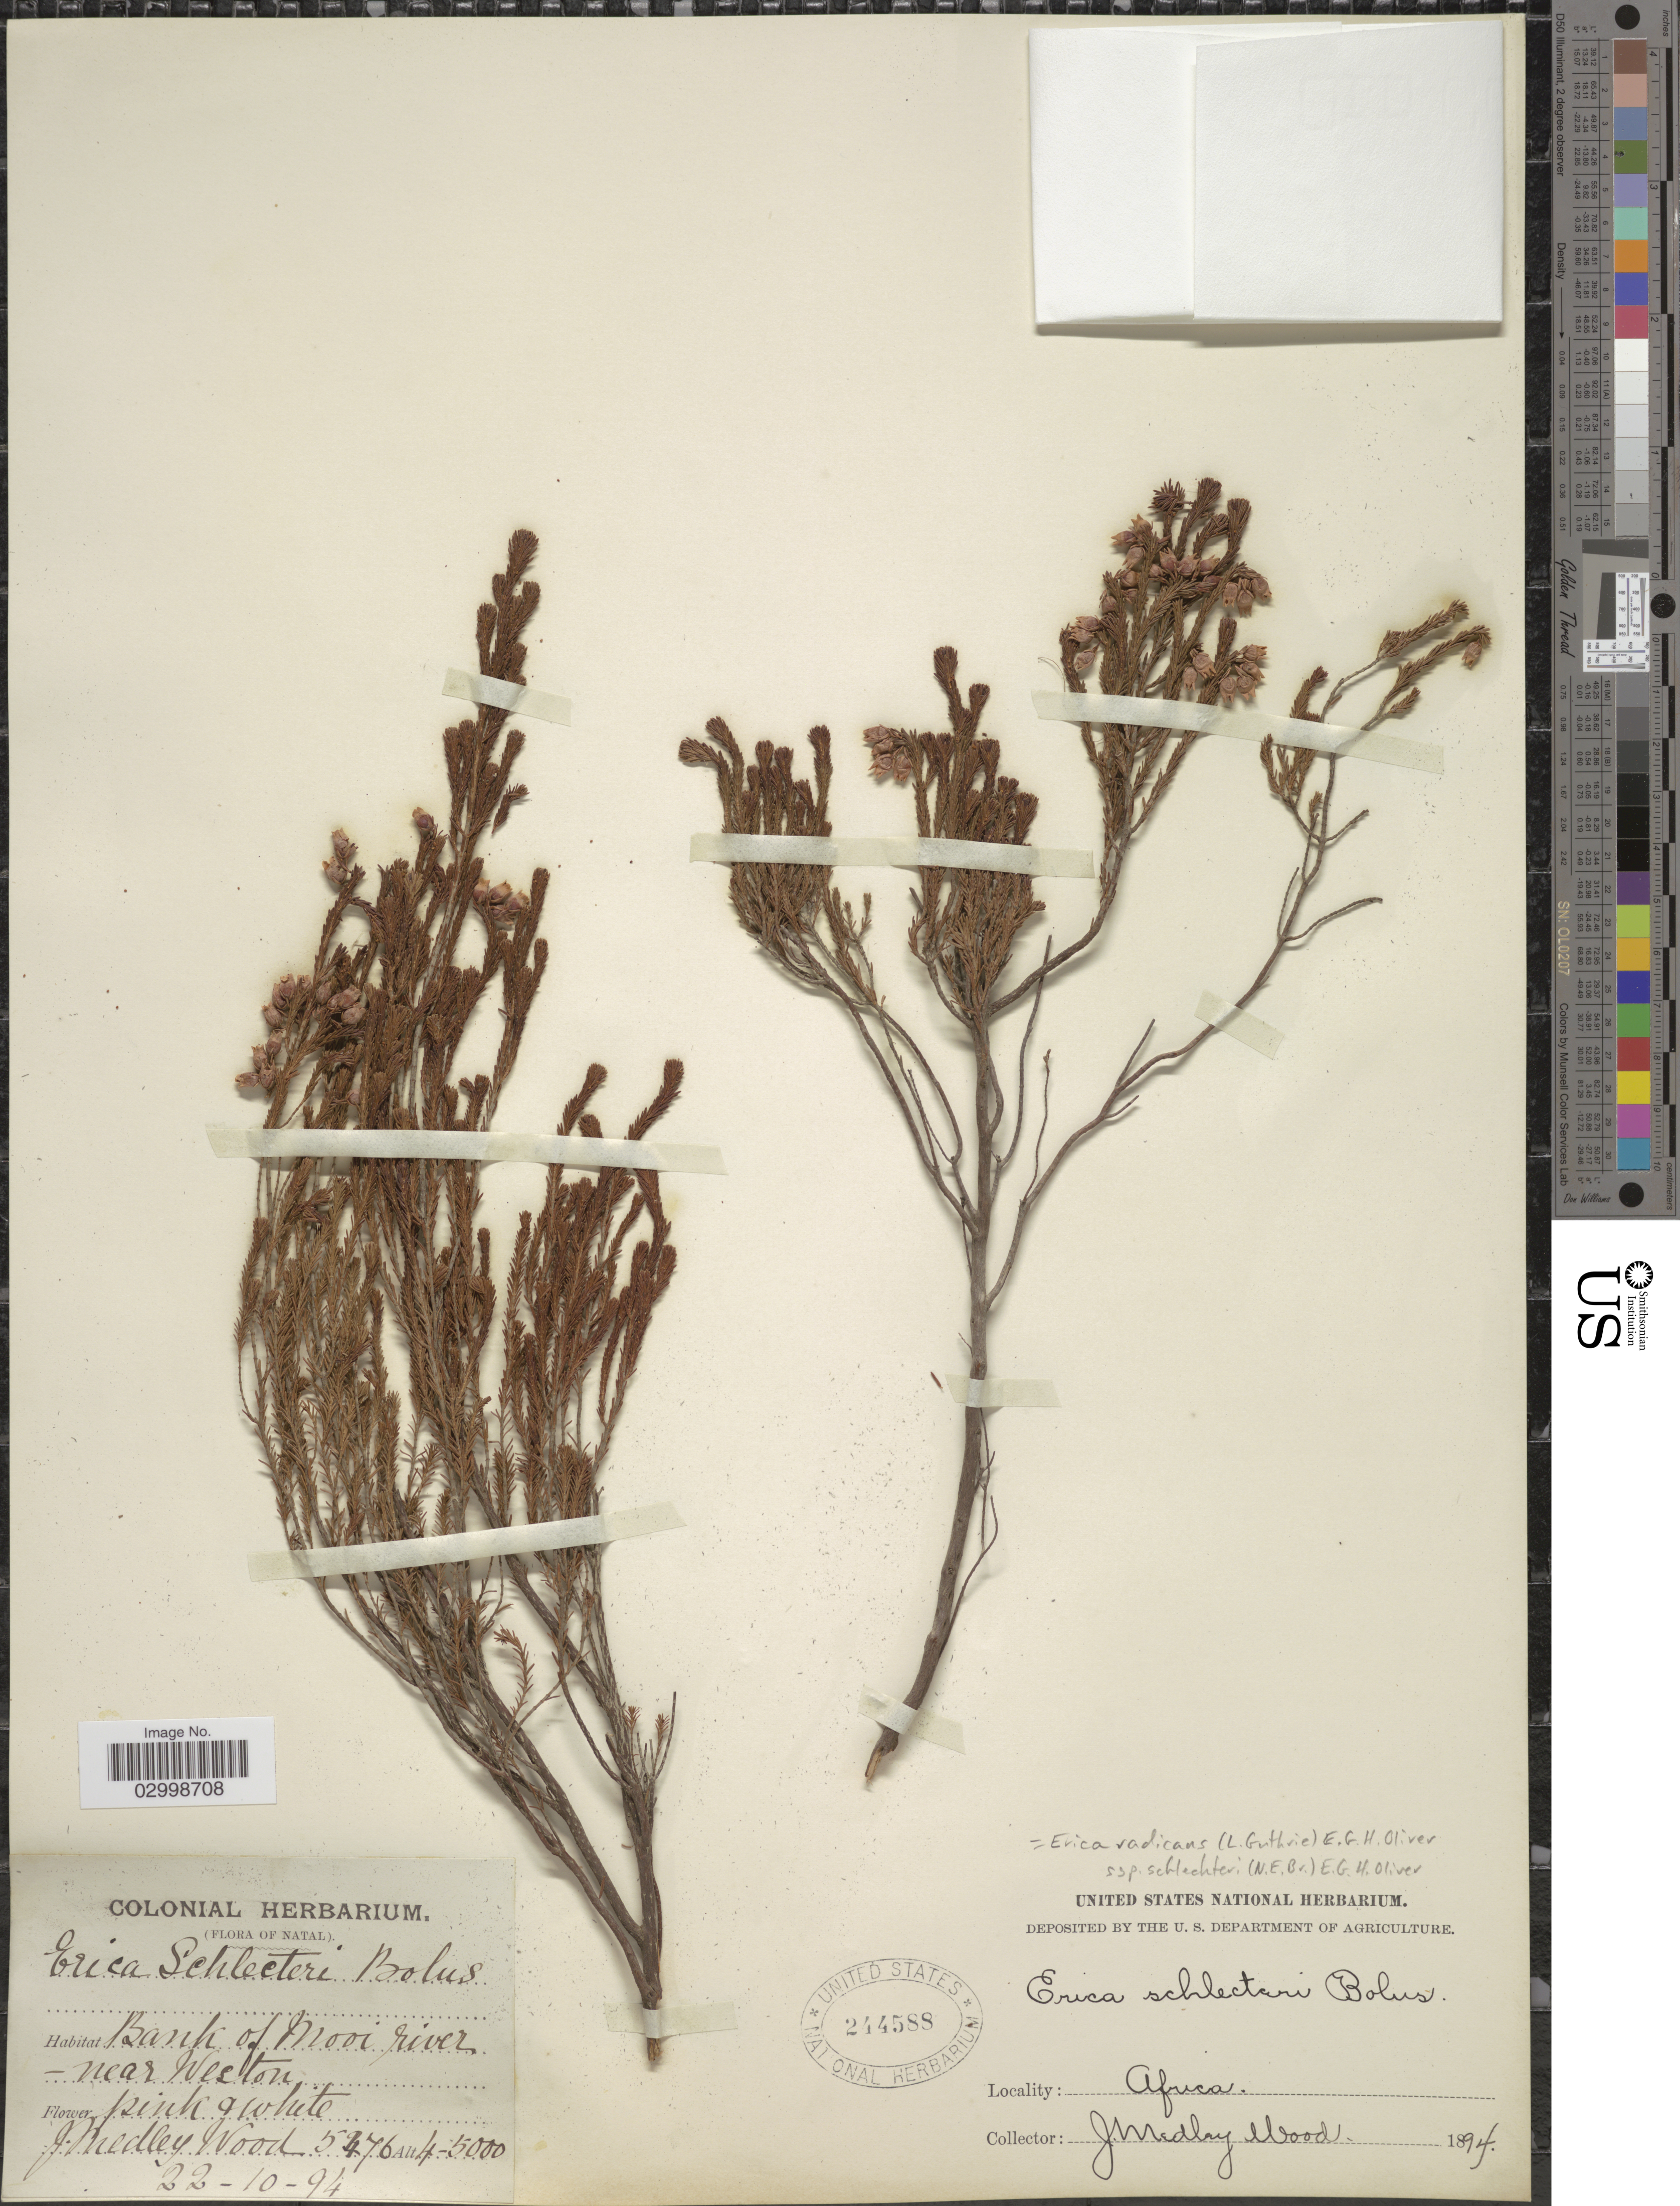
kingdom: Plantae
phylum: Tracheophyta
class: Magnoliopsida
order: Ericales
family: Ericaceae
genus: Erica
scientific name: Erica radicans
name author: (L. Guthrie) E.G.H. Oliv.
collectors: J. Medley Wood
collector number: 5476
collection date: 1894-10-22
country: South Africa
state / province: KwaZulu-Natal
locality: Natal. Bank of Mooi river - near Weston.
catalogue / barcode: US 244588